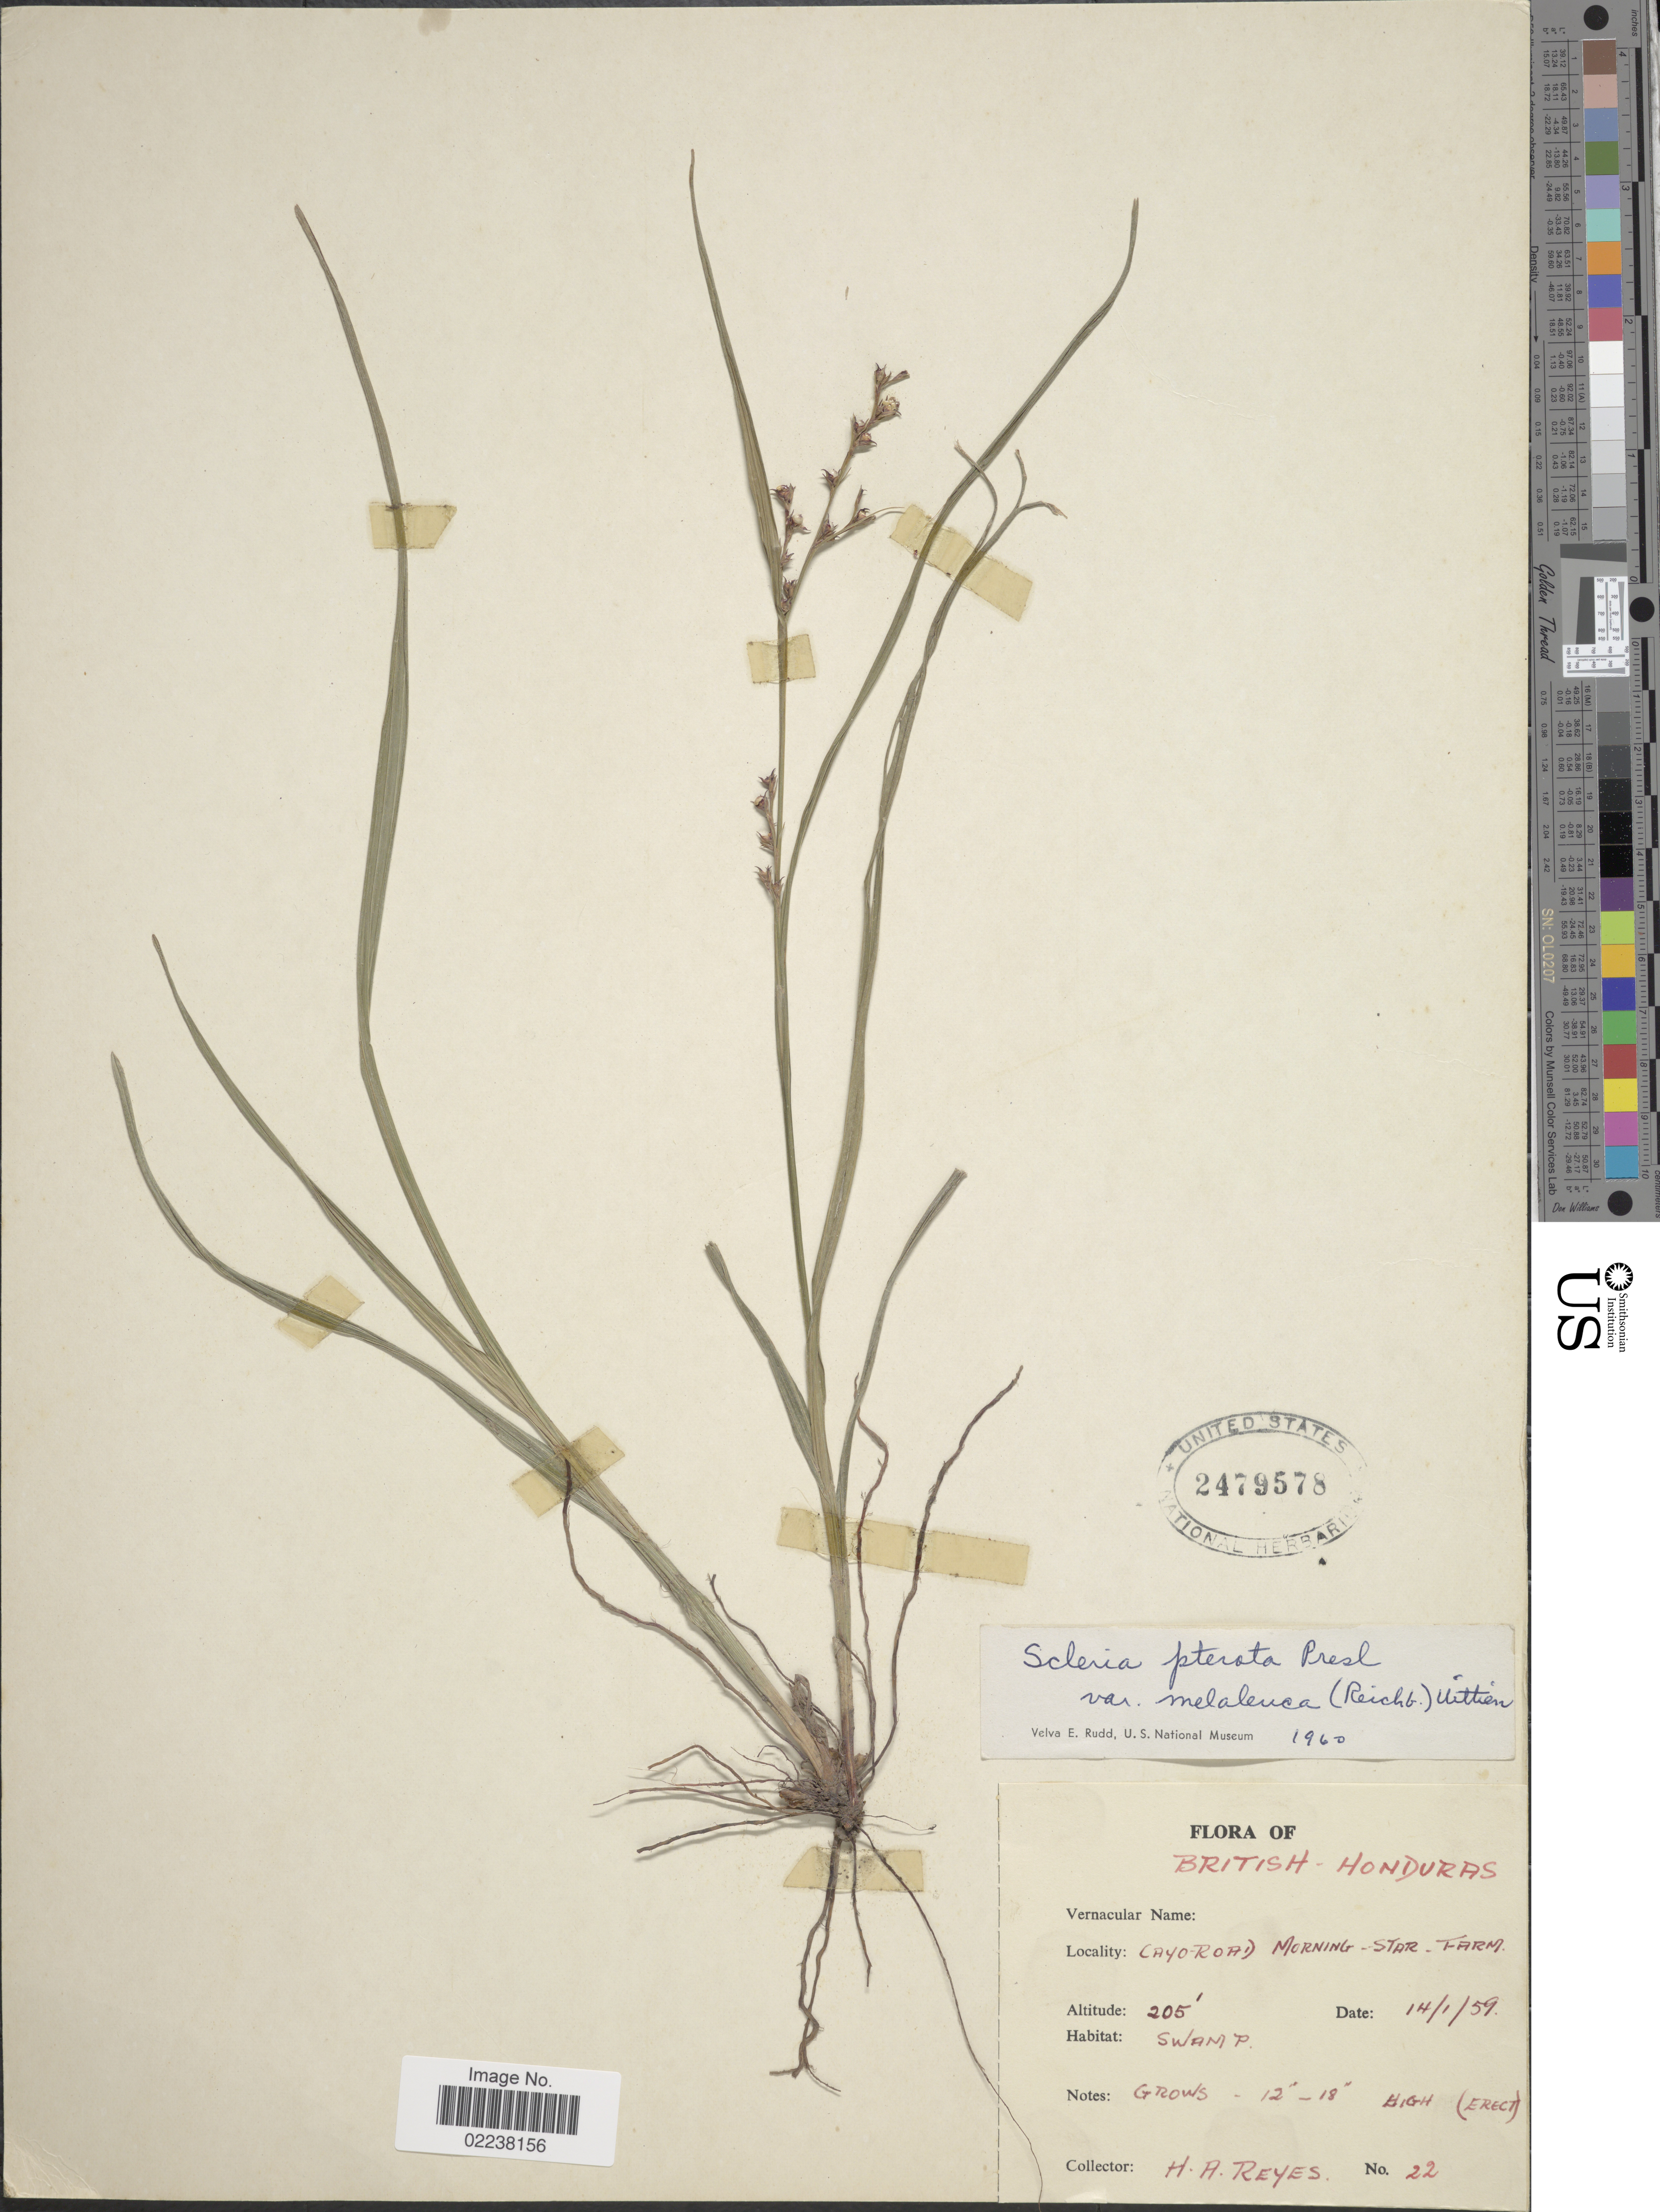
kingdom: Plantae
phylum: Tracheophyta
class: Liliopsida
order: Poales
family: Cyperaceae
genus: Scleria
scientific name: Scleria gaertneri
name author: Raddi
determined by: Strong, Mark T., (BOT), Smithsonian Institution - National Museum of Natural History (UNITED STATES)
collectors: H. Reyes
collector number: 22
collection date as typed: Transcribed d/m/y: 14/1/59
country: Belize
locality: British Honduras, Cayo-Rorai, Morning - Star Farm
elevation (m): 62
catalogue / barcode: US 2479578